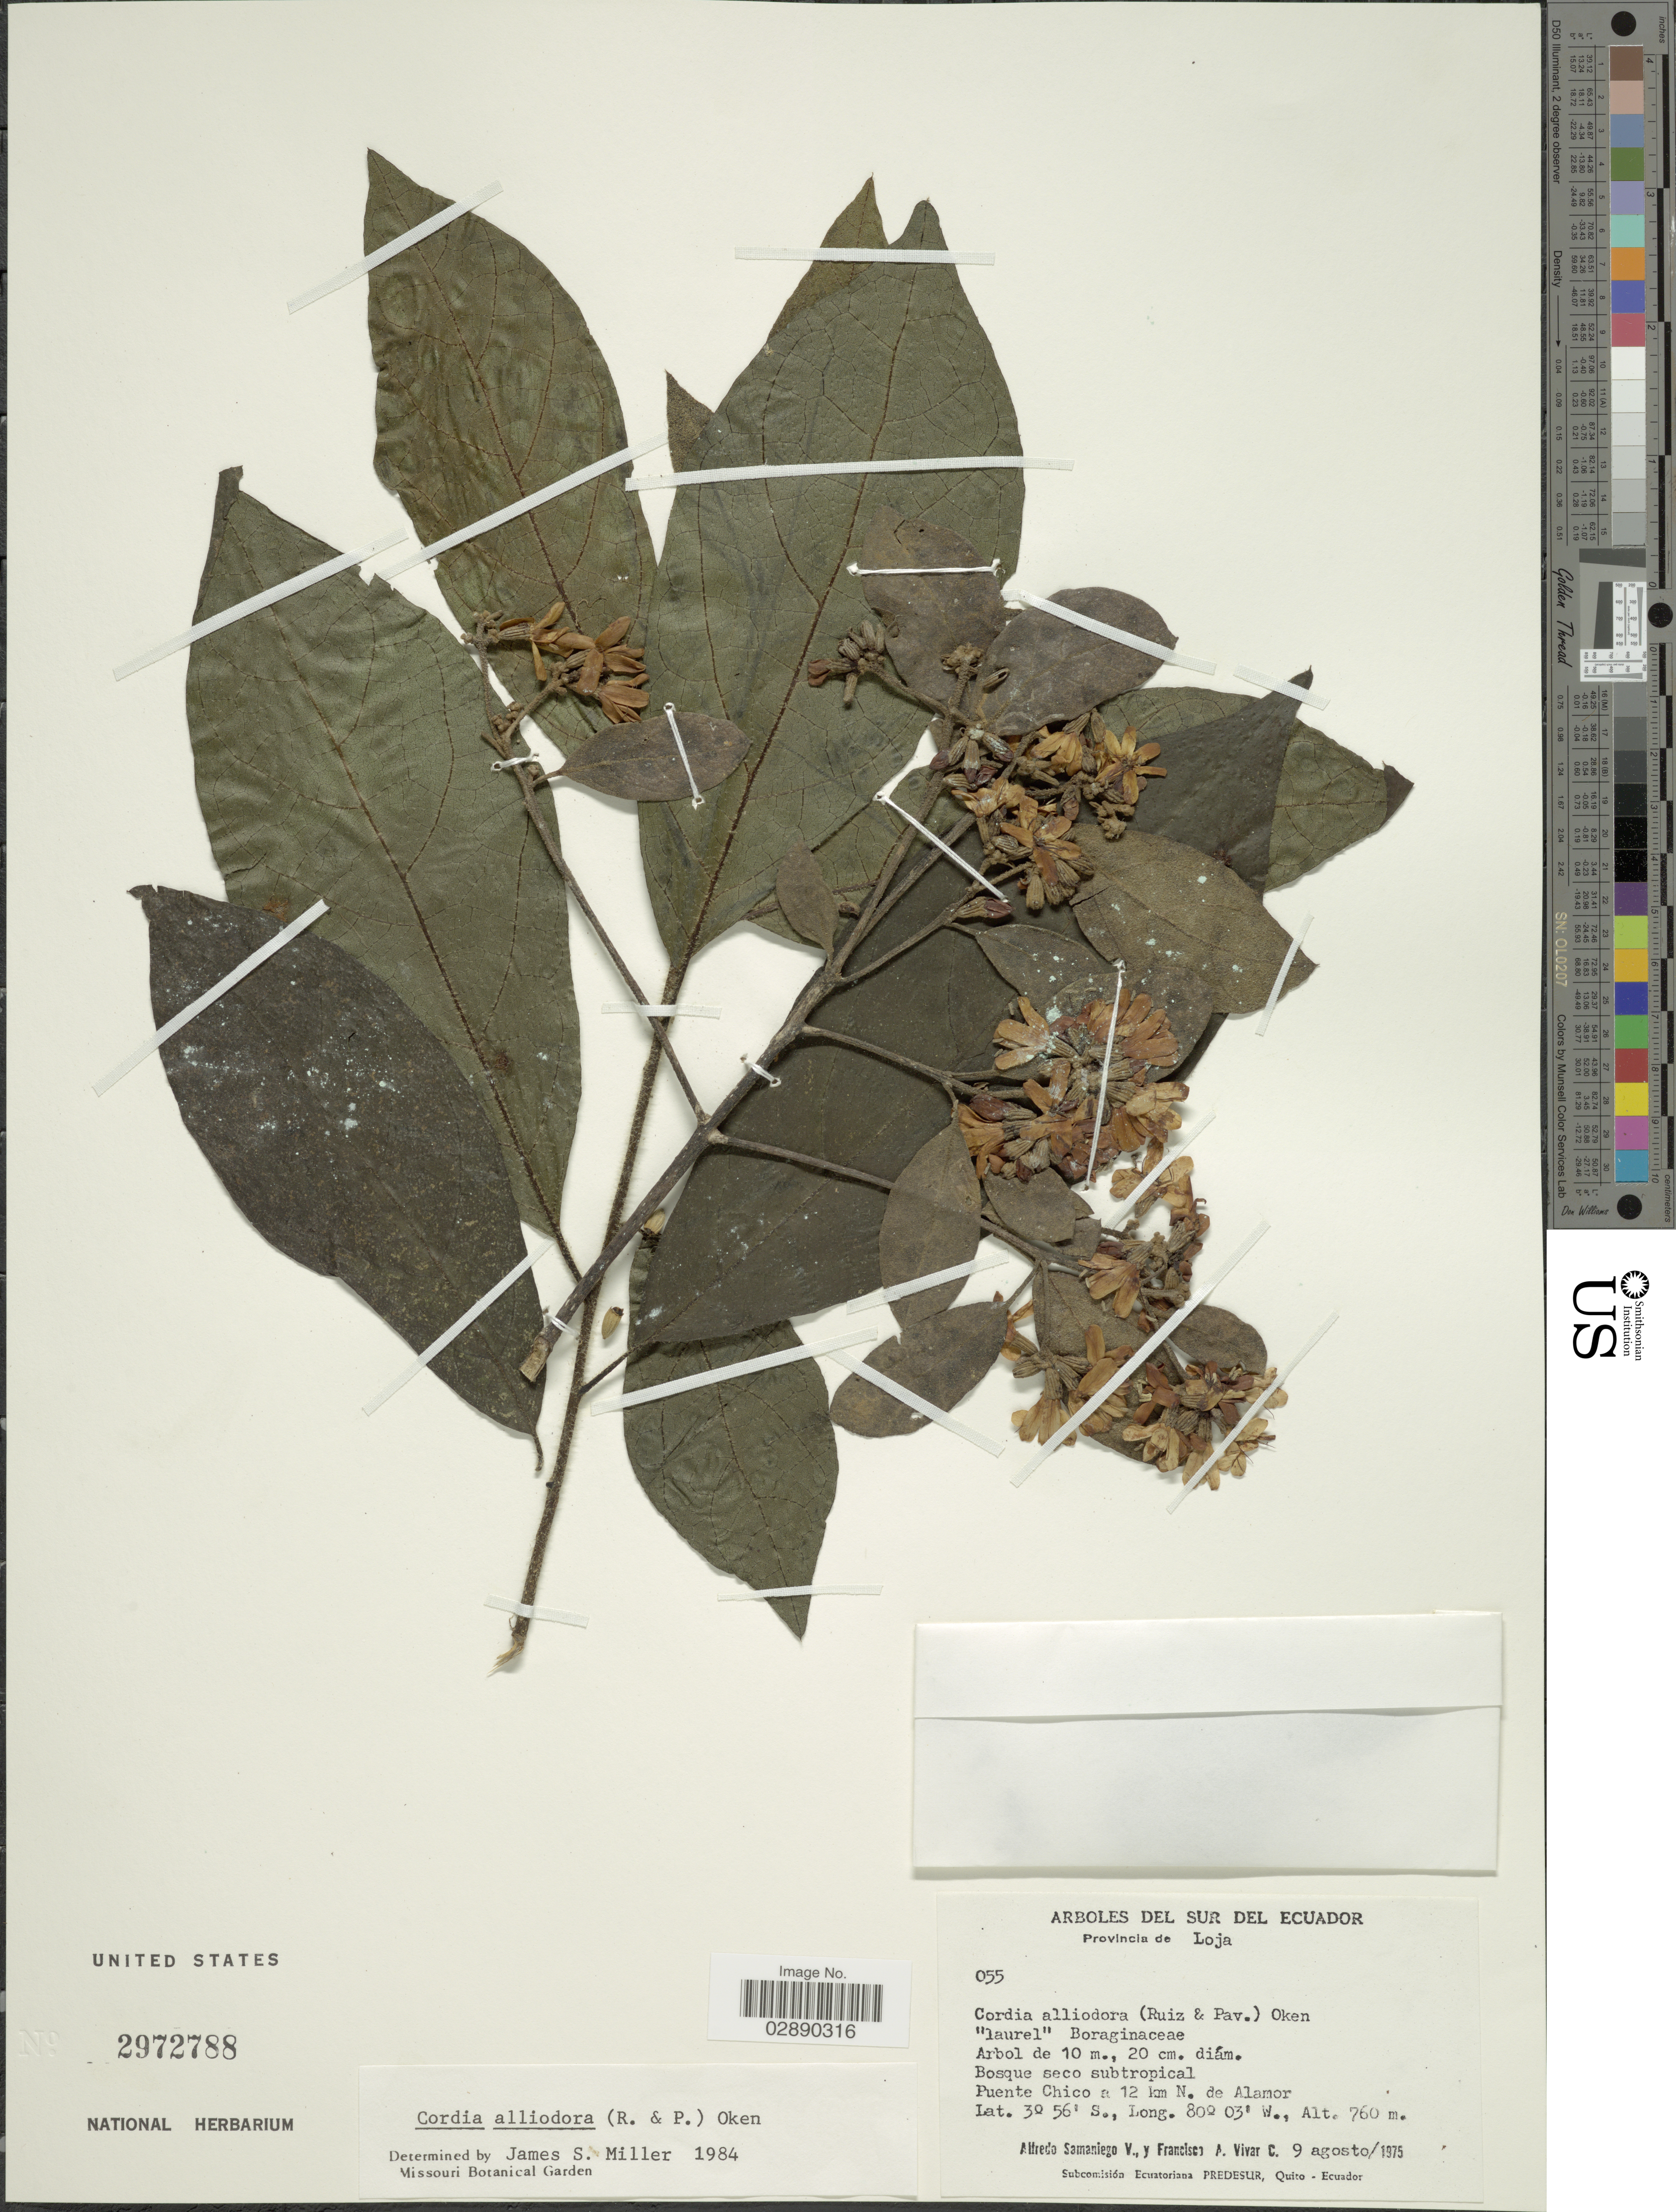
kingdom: Plantae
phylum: Tracheophyta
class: Magnoliopsida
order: Boraginales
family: Cordiaceae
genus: Cordia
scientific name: Cordia alliodora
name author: (Ruiz & Pav.) Oken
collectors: A. Samaniego & F. A. Vivar C.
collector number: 055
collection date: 1975-08-09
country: Ecuador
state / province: Loja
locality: Provincia de Loja. Puente Chico a 12 km N. de Alamor. Sur del Ecuador.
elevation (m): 760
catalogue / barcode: US 2972788